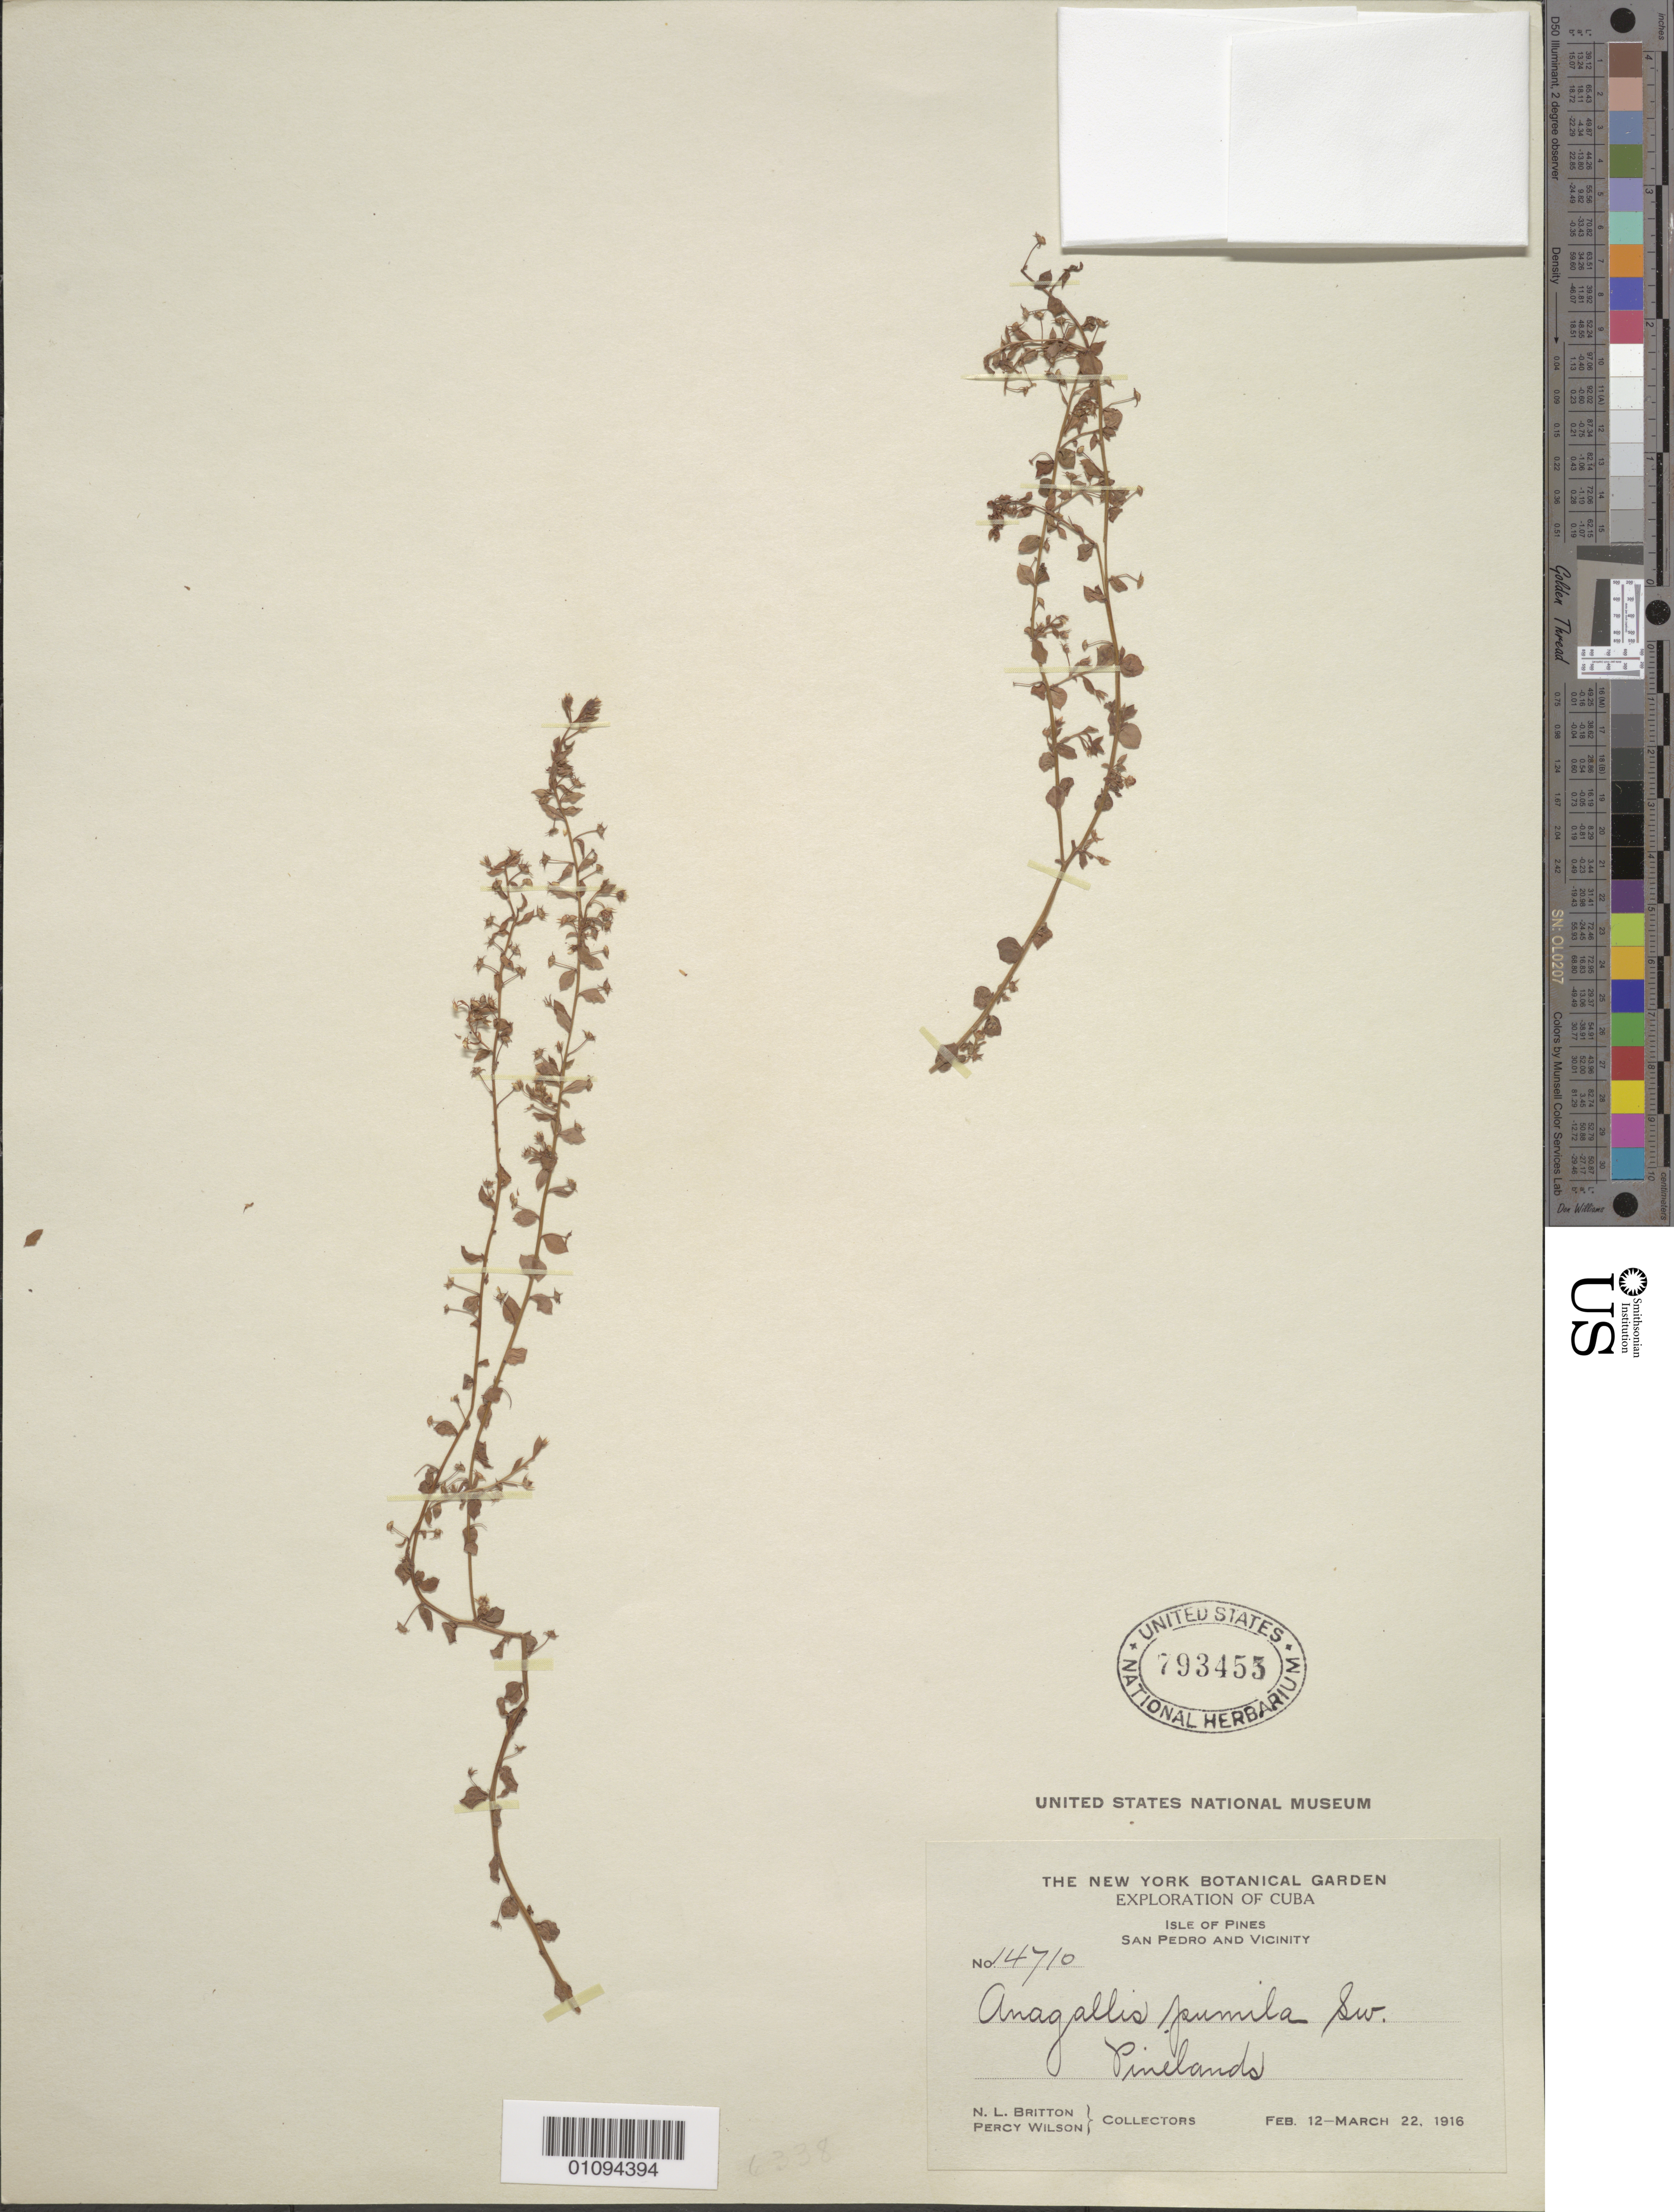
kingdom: Plantae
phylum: Tracheophyta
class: Magnoliopsida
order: Ericales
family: Primulaceae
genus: Anagallis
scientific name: Anagallis pumila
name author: Sw.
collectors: N. Britton, E. G. Britton & P. Wilson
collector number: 14710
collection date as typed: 12 Feb 1916 to 22 Mar 1916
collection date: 1916-02-12/1916-03-22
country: Cuba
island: Isla de la Juventud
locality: San Pedro and vicinity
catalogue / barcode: US 793455